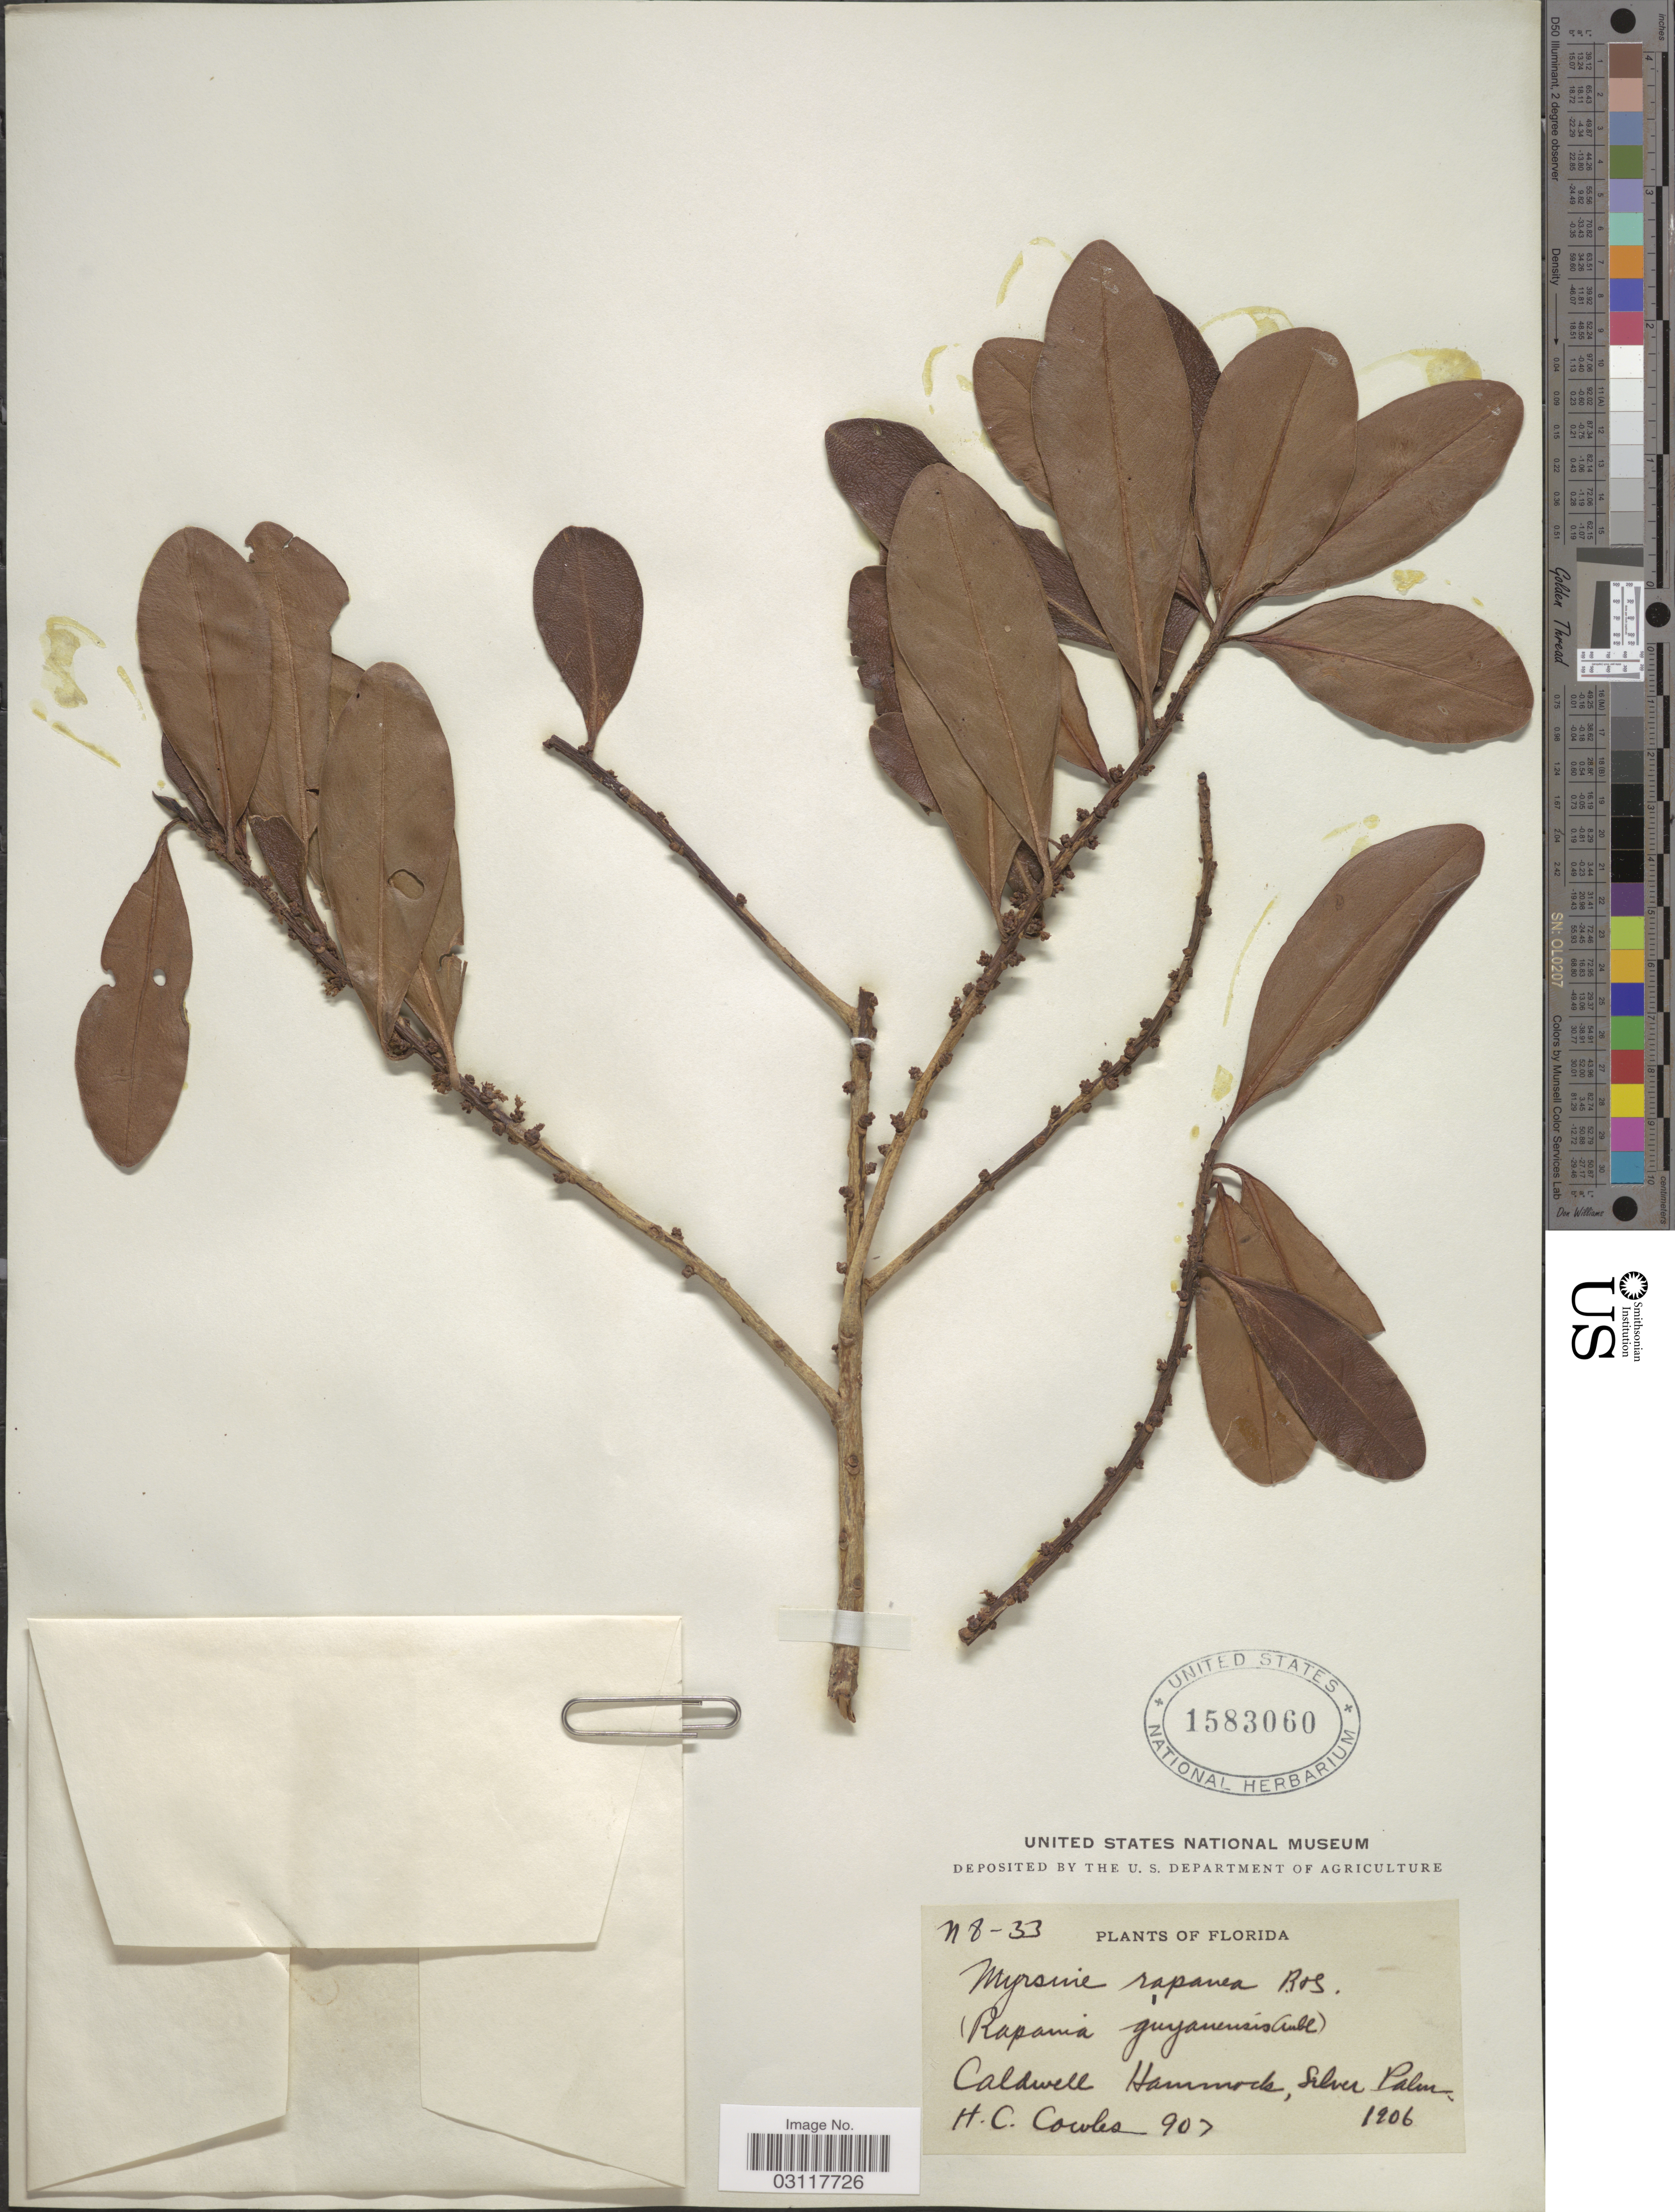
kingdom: Plantae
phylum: Tracheophyta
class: Magnoliopsida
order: Ericales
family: Primulaceae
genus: Rapanea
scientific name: Rapanea guianensis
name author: Aubl.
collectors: H. Cowles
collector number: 907/N8-33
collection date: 1906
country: United States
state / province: Florida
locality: Caldwell Hammock, Silver Palm.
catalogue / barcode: US 1583060